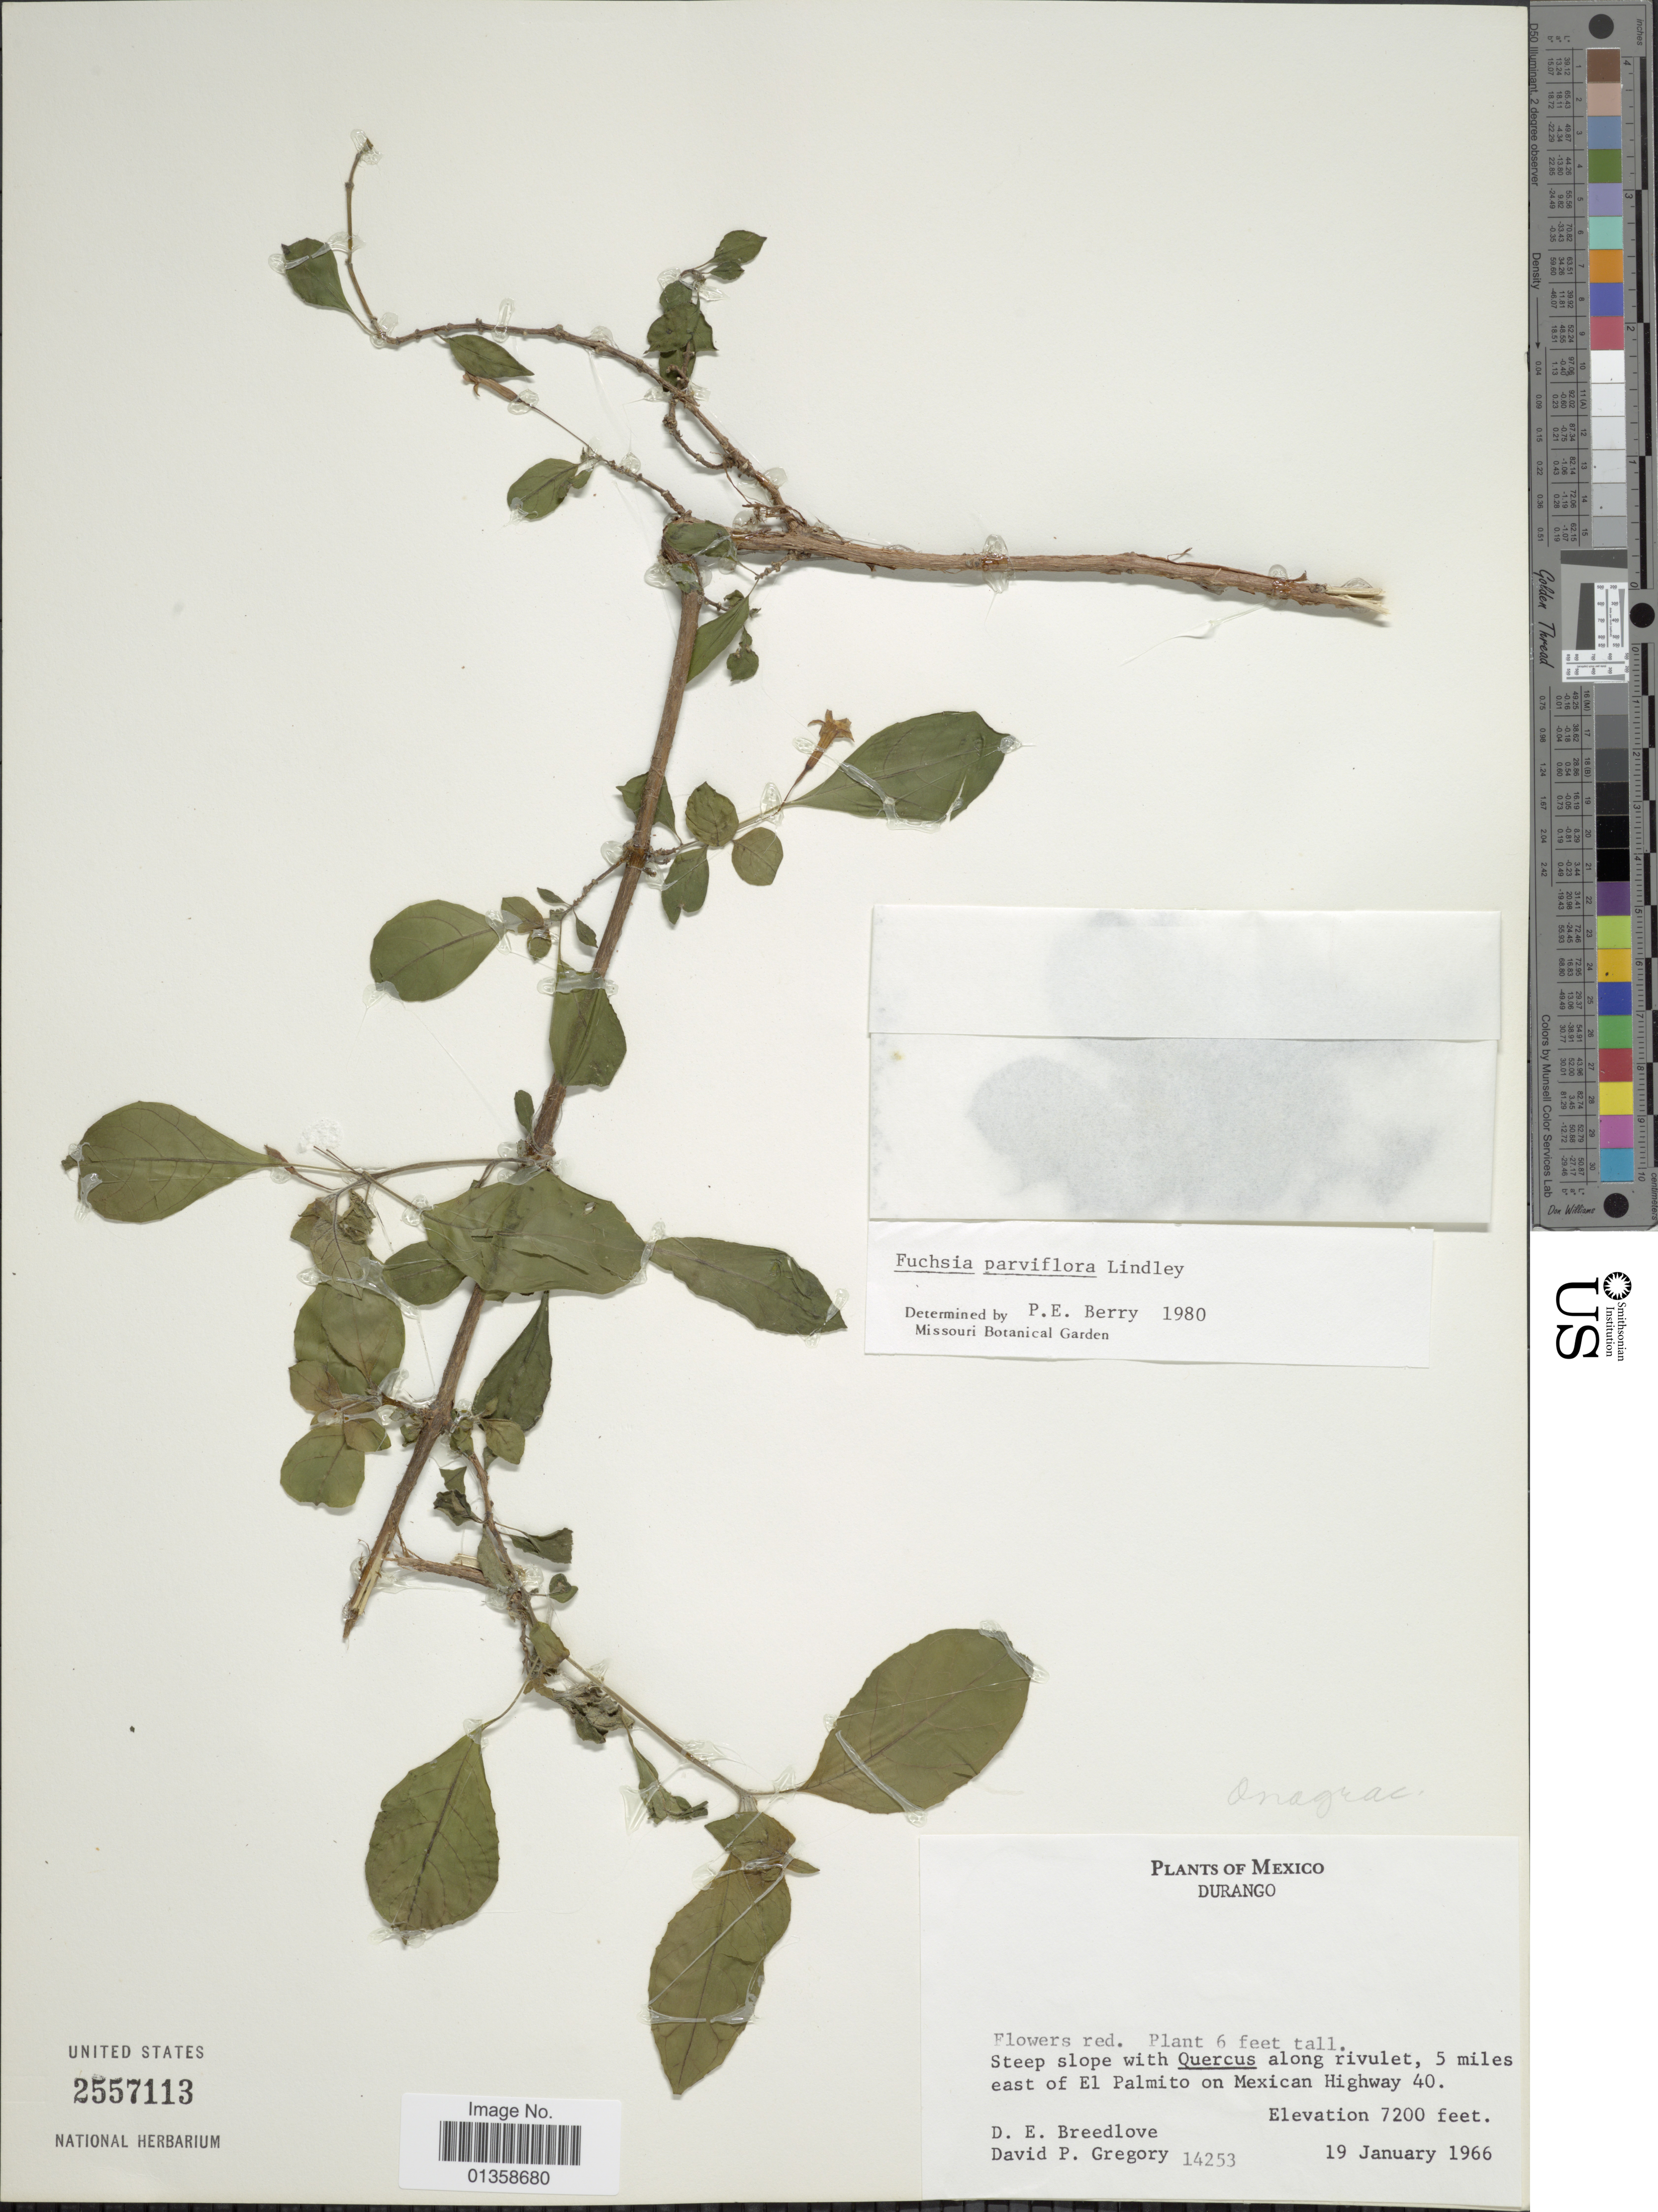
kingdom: Plantae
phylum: Tracheophyta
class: Magnoliopsida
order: Myrtales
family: Onagraceae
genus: Fuchsia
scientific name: Fuchsia cylindracea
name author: Lindl.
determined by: Wagner, W. L., (BOT), Smithsonian Institution - National Museum of Natural History (UNITED STATES)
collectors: D. E. Breedlove & D. Gregory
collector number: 14253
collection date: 1966-01-19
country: Mexico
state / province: Durango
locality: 5 miles east of El Palmito on Mexican Highway 40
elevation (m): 2195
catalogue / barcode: US 2557113